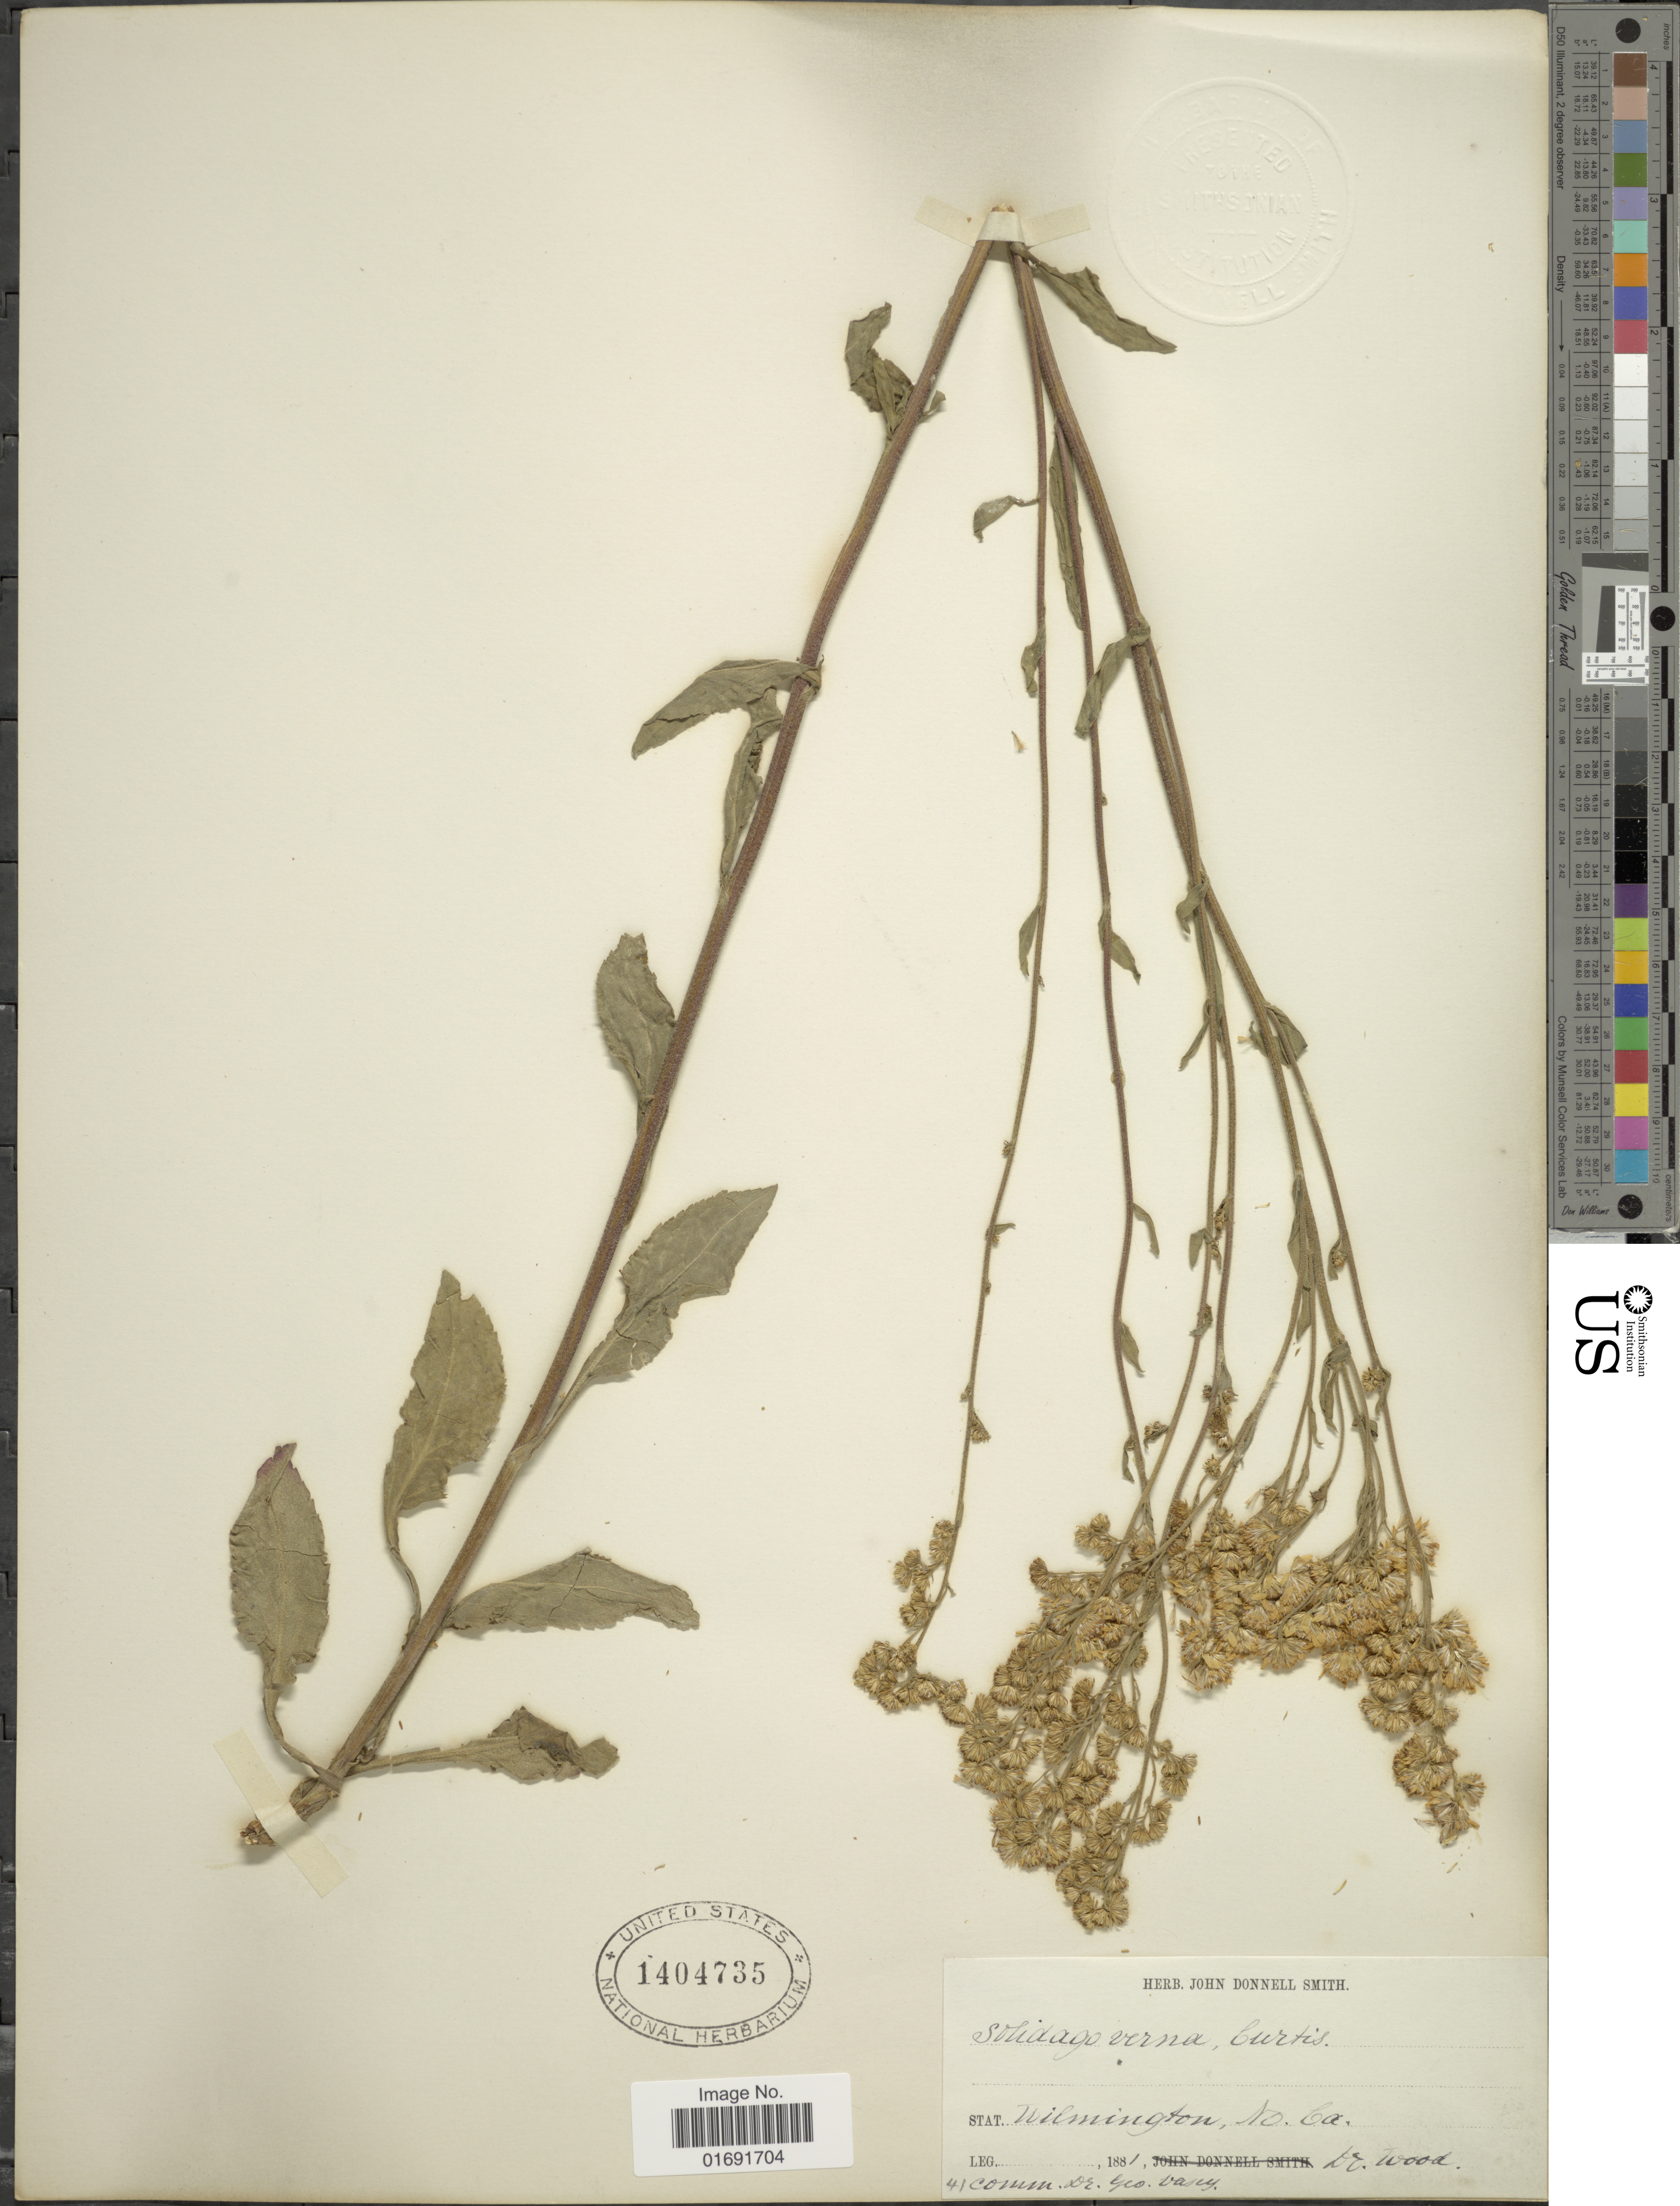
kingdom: Plantae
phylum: Tracheophyta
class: Magnoliopsida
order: Asterales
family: Asteraceae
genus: Solidago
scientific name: Solidago verna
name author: M.A. Curtis ex Torr. & A. Gray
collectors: Wood.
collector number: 41*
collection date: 1881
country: United States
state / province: North Carolina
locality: Wilmington, No. Ca.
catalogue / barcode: US 1404735